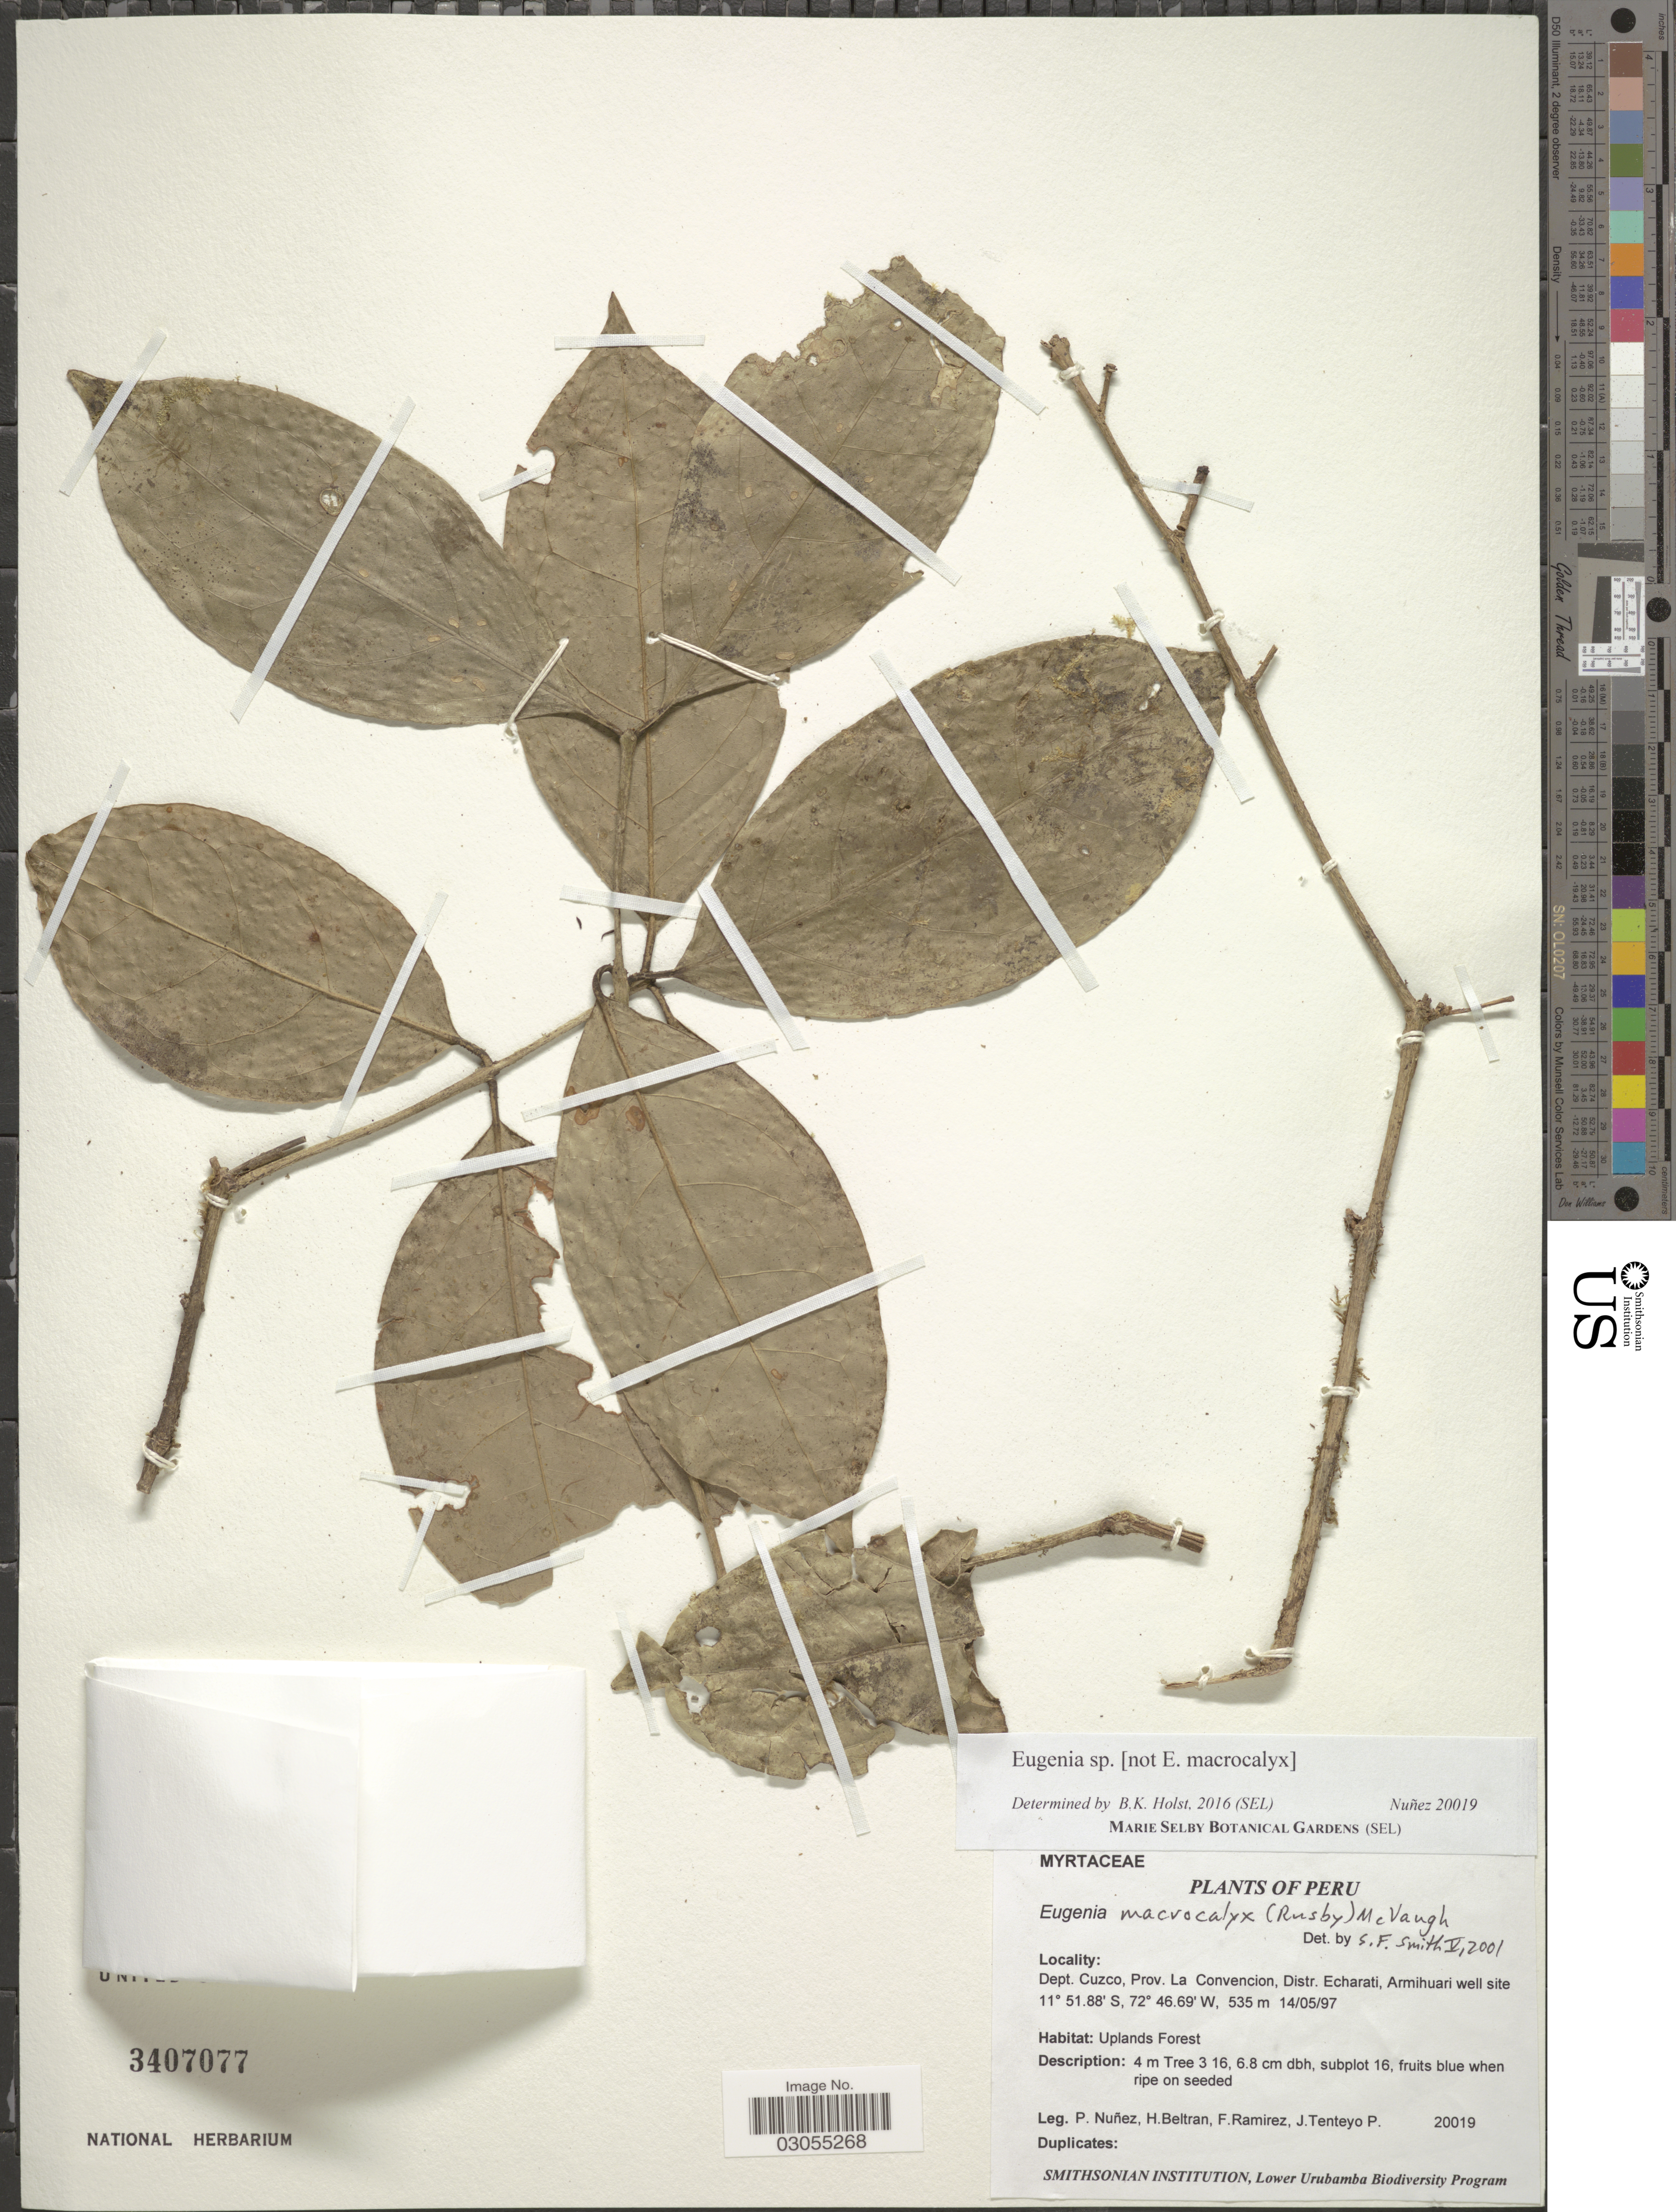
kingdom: Plantae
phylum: Tracheophyta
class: Magnoliopsida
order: Myrtales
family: Myrtaceae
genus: Eugenia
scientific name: Eugenia sp.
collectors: P. Nuñez V., H. Beltran, F. Ramirez & J. Tenteyo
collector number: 20019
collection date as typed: Transcribed d/m/y: 14/5/97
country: Peru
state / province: Cusco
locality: Dept. Cuzco, Prov. La Convencion, Distr. Echarati, Armihuari well site.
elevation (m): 535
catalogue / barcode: US 3407077